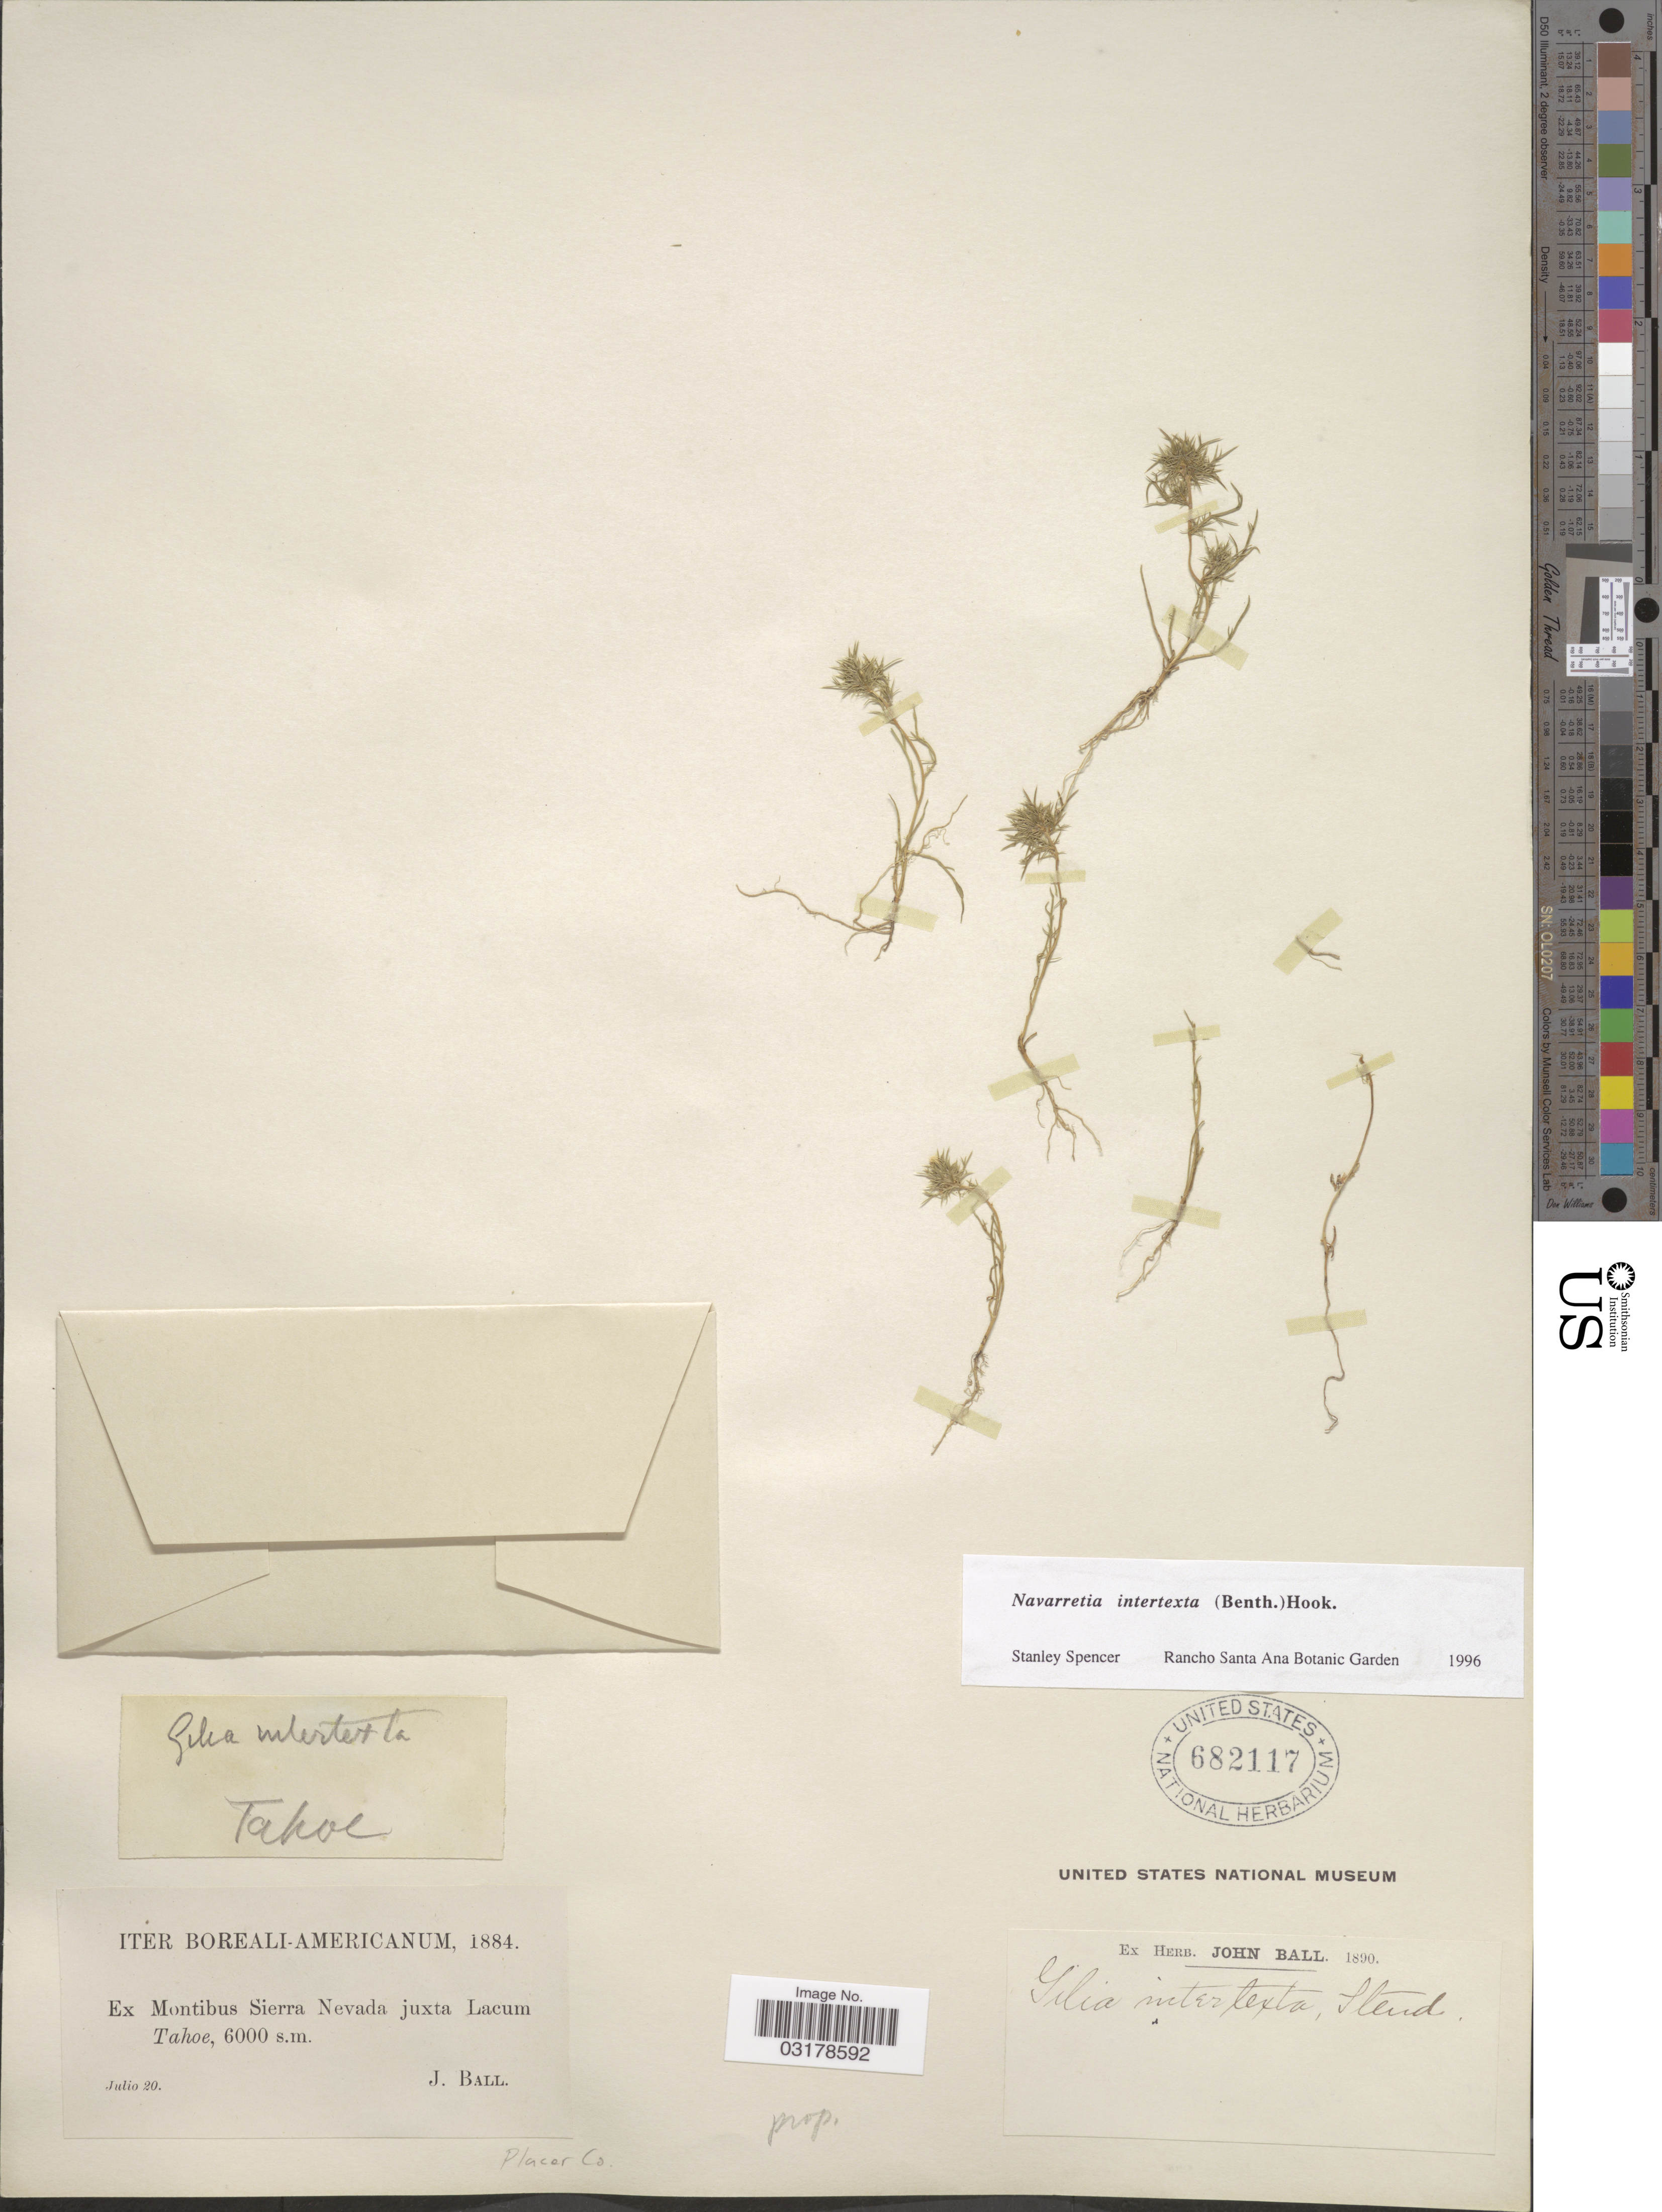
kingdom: Plantae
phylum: Tracheophyta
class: Magnoliopsida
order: Ericales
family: Polemoniaceae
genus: Navarretia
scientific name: Navarretia intertexta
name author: (Benth.) Hook.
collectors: J. Ball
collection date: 1884-07-20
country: United States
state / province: California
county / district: Placer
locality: Iter Boreali-Americanum. Ex Montibus Sierra Nevada juxta Lacum Tahoe. Placer Co.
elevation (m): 6000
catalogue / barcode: US 682117